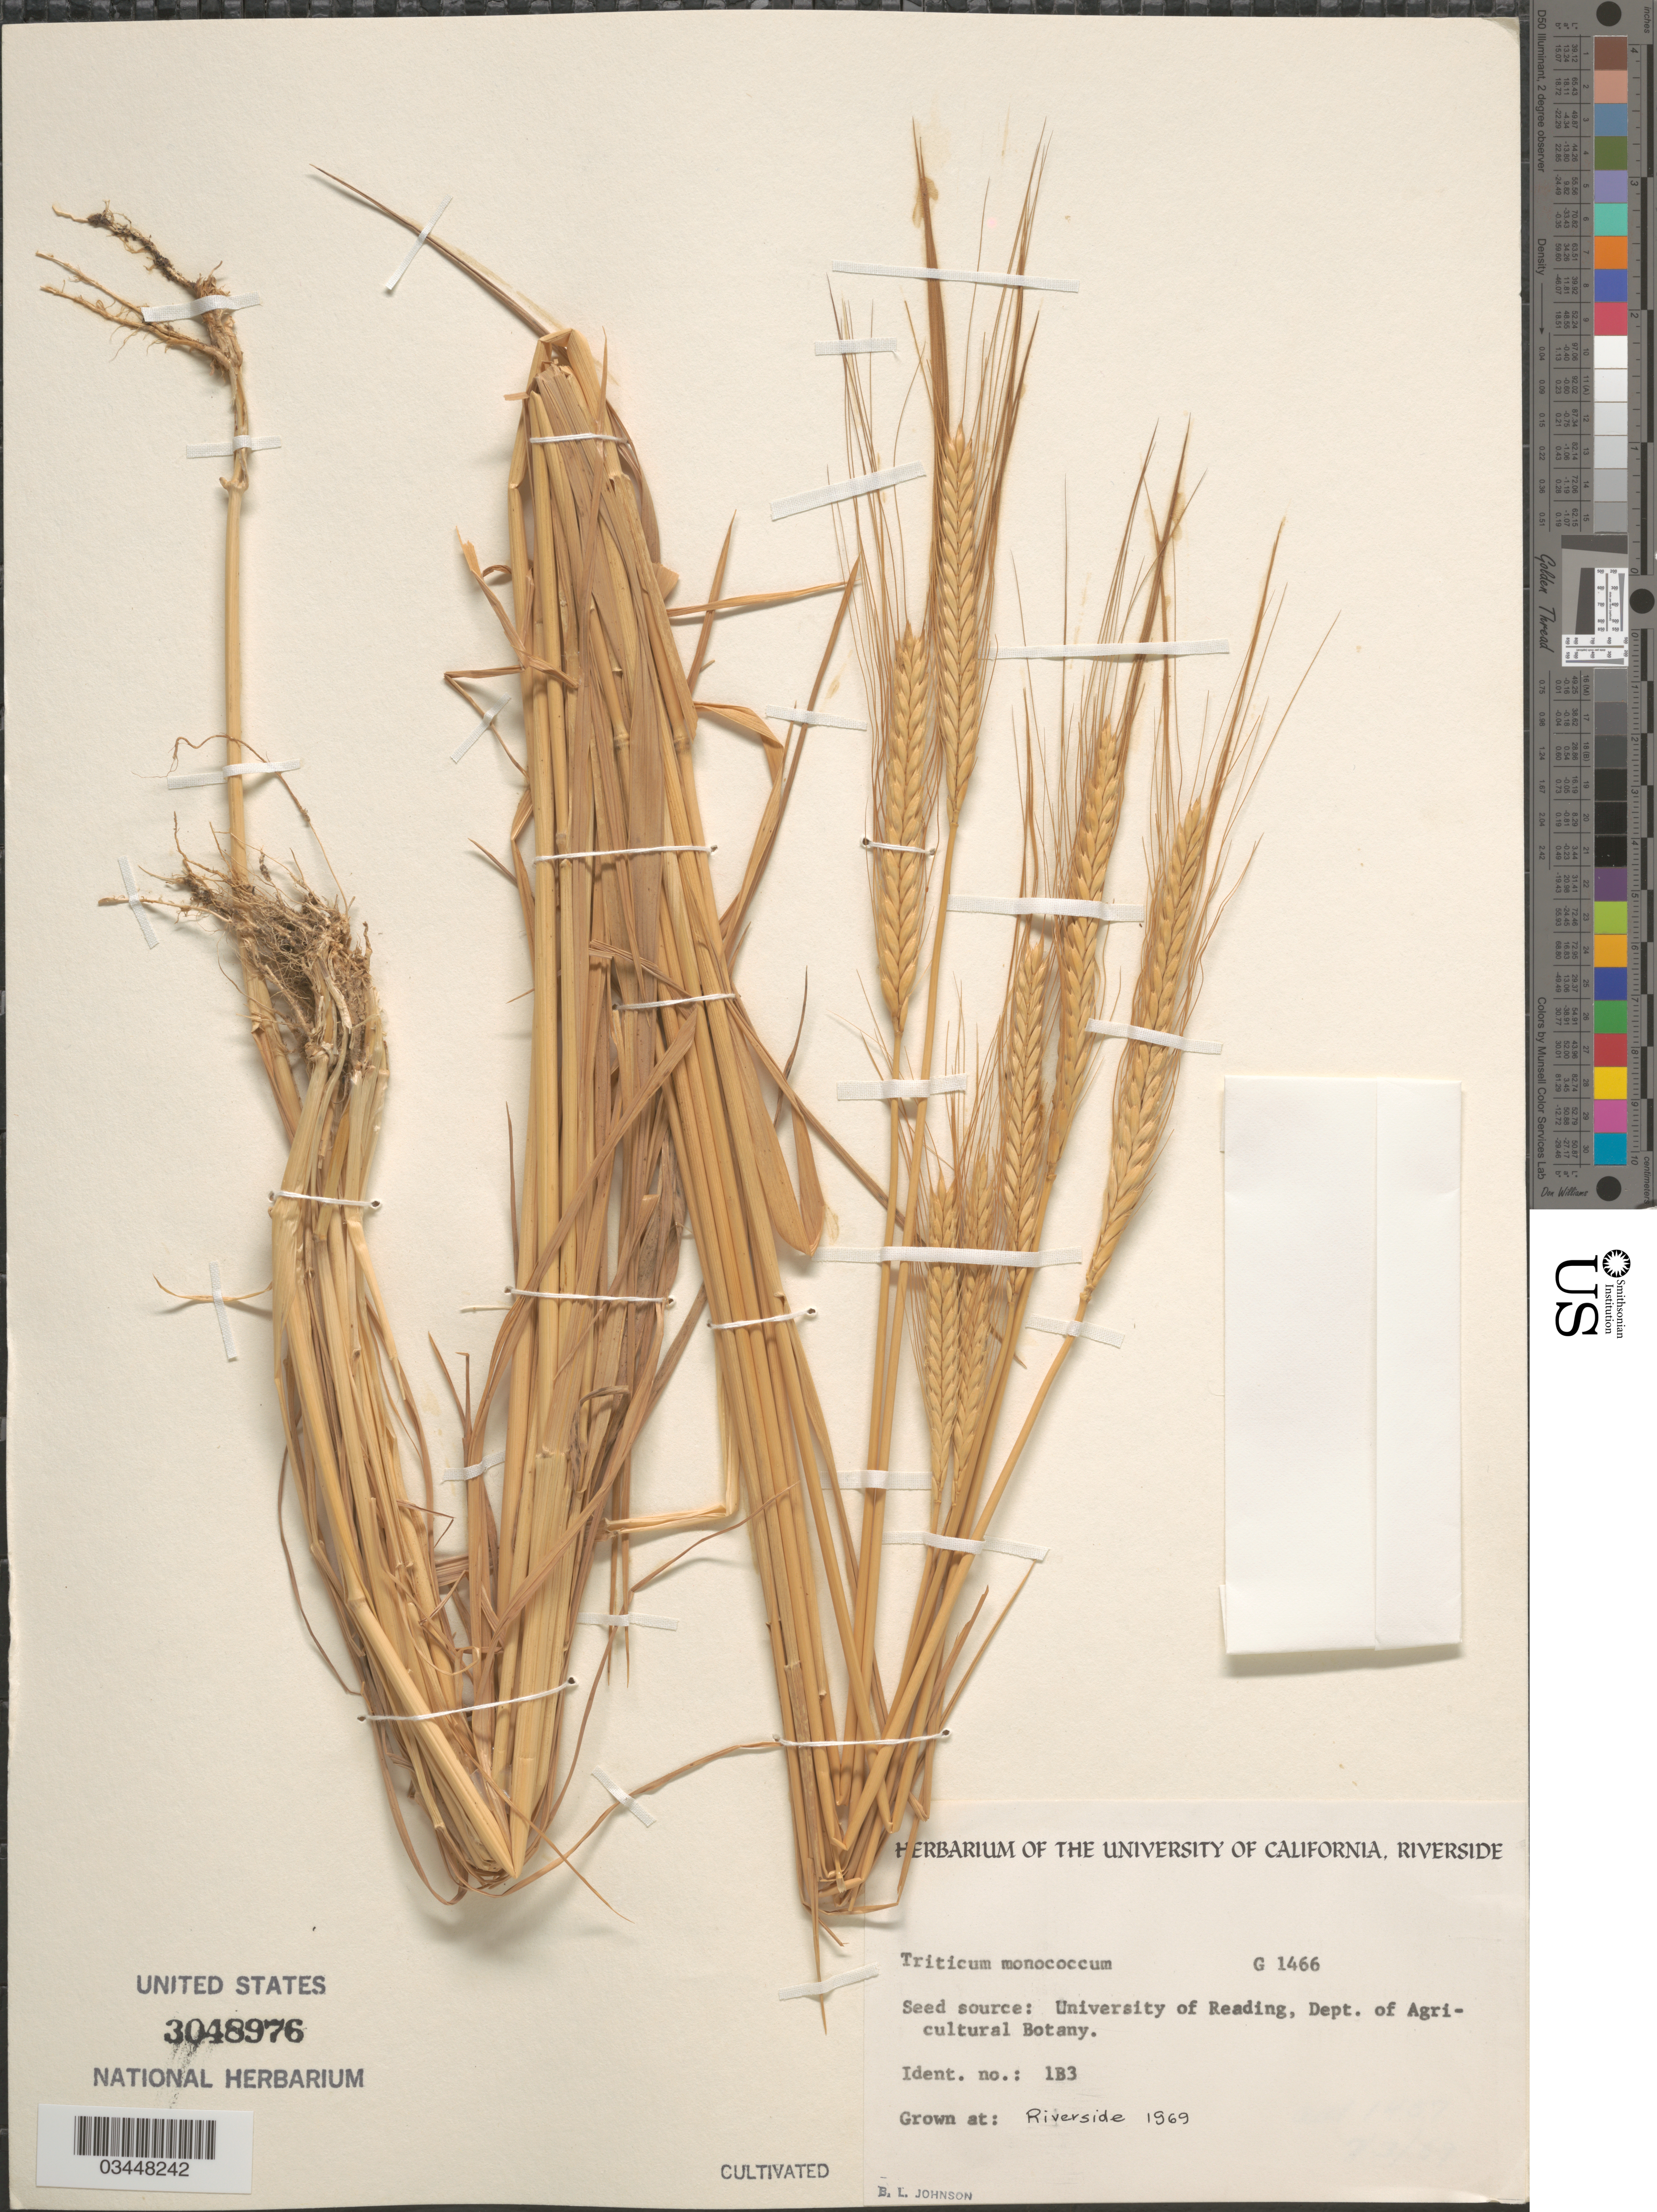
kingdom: Plantae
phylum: Tracheophyta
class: Liliopsida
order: Poales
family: Poaceae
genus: Triticum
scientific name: Triticum monococcum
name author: L.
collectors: B. Johnson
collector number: G1466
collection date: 1969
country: United States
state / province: California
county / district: Riverside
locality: Riverside.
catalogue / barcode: US 3048976